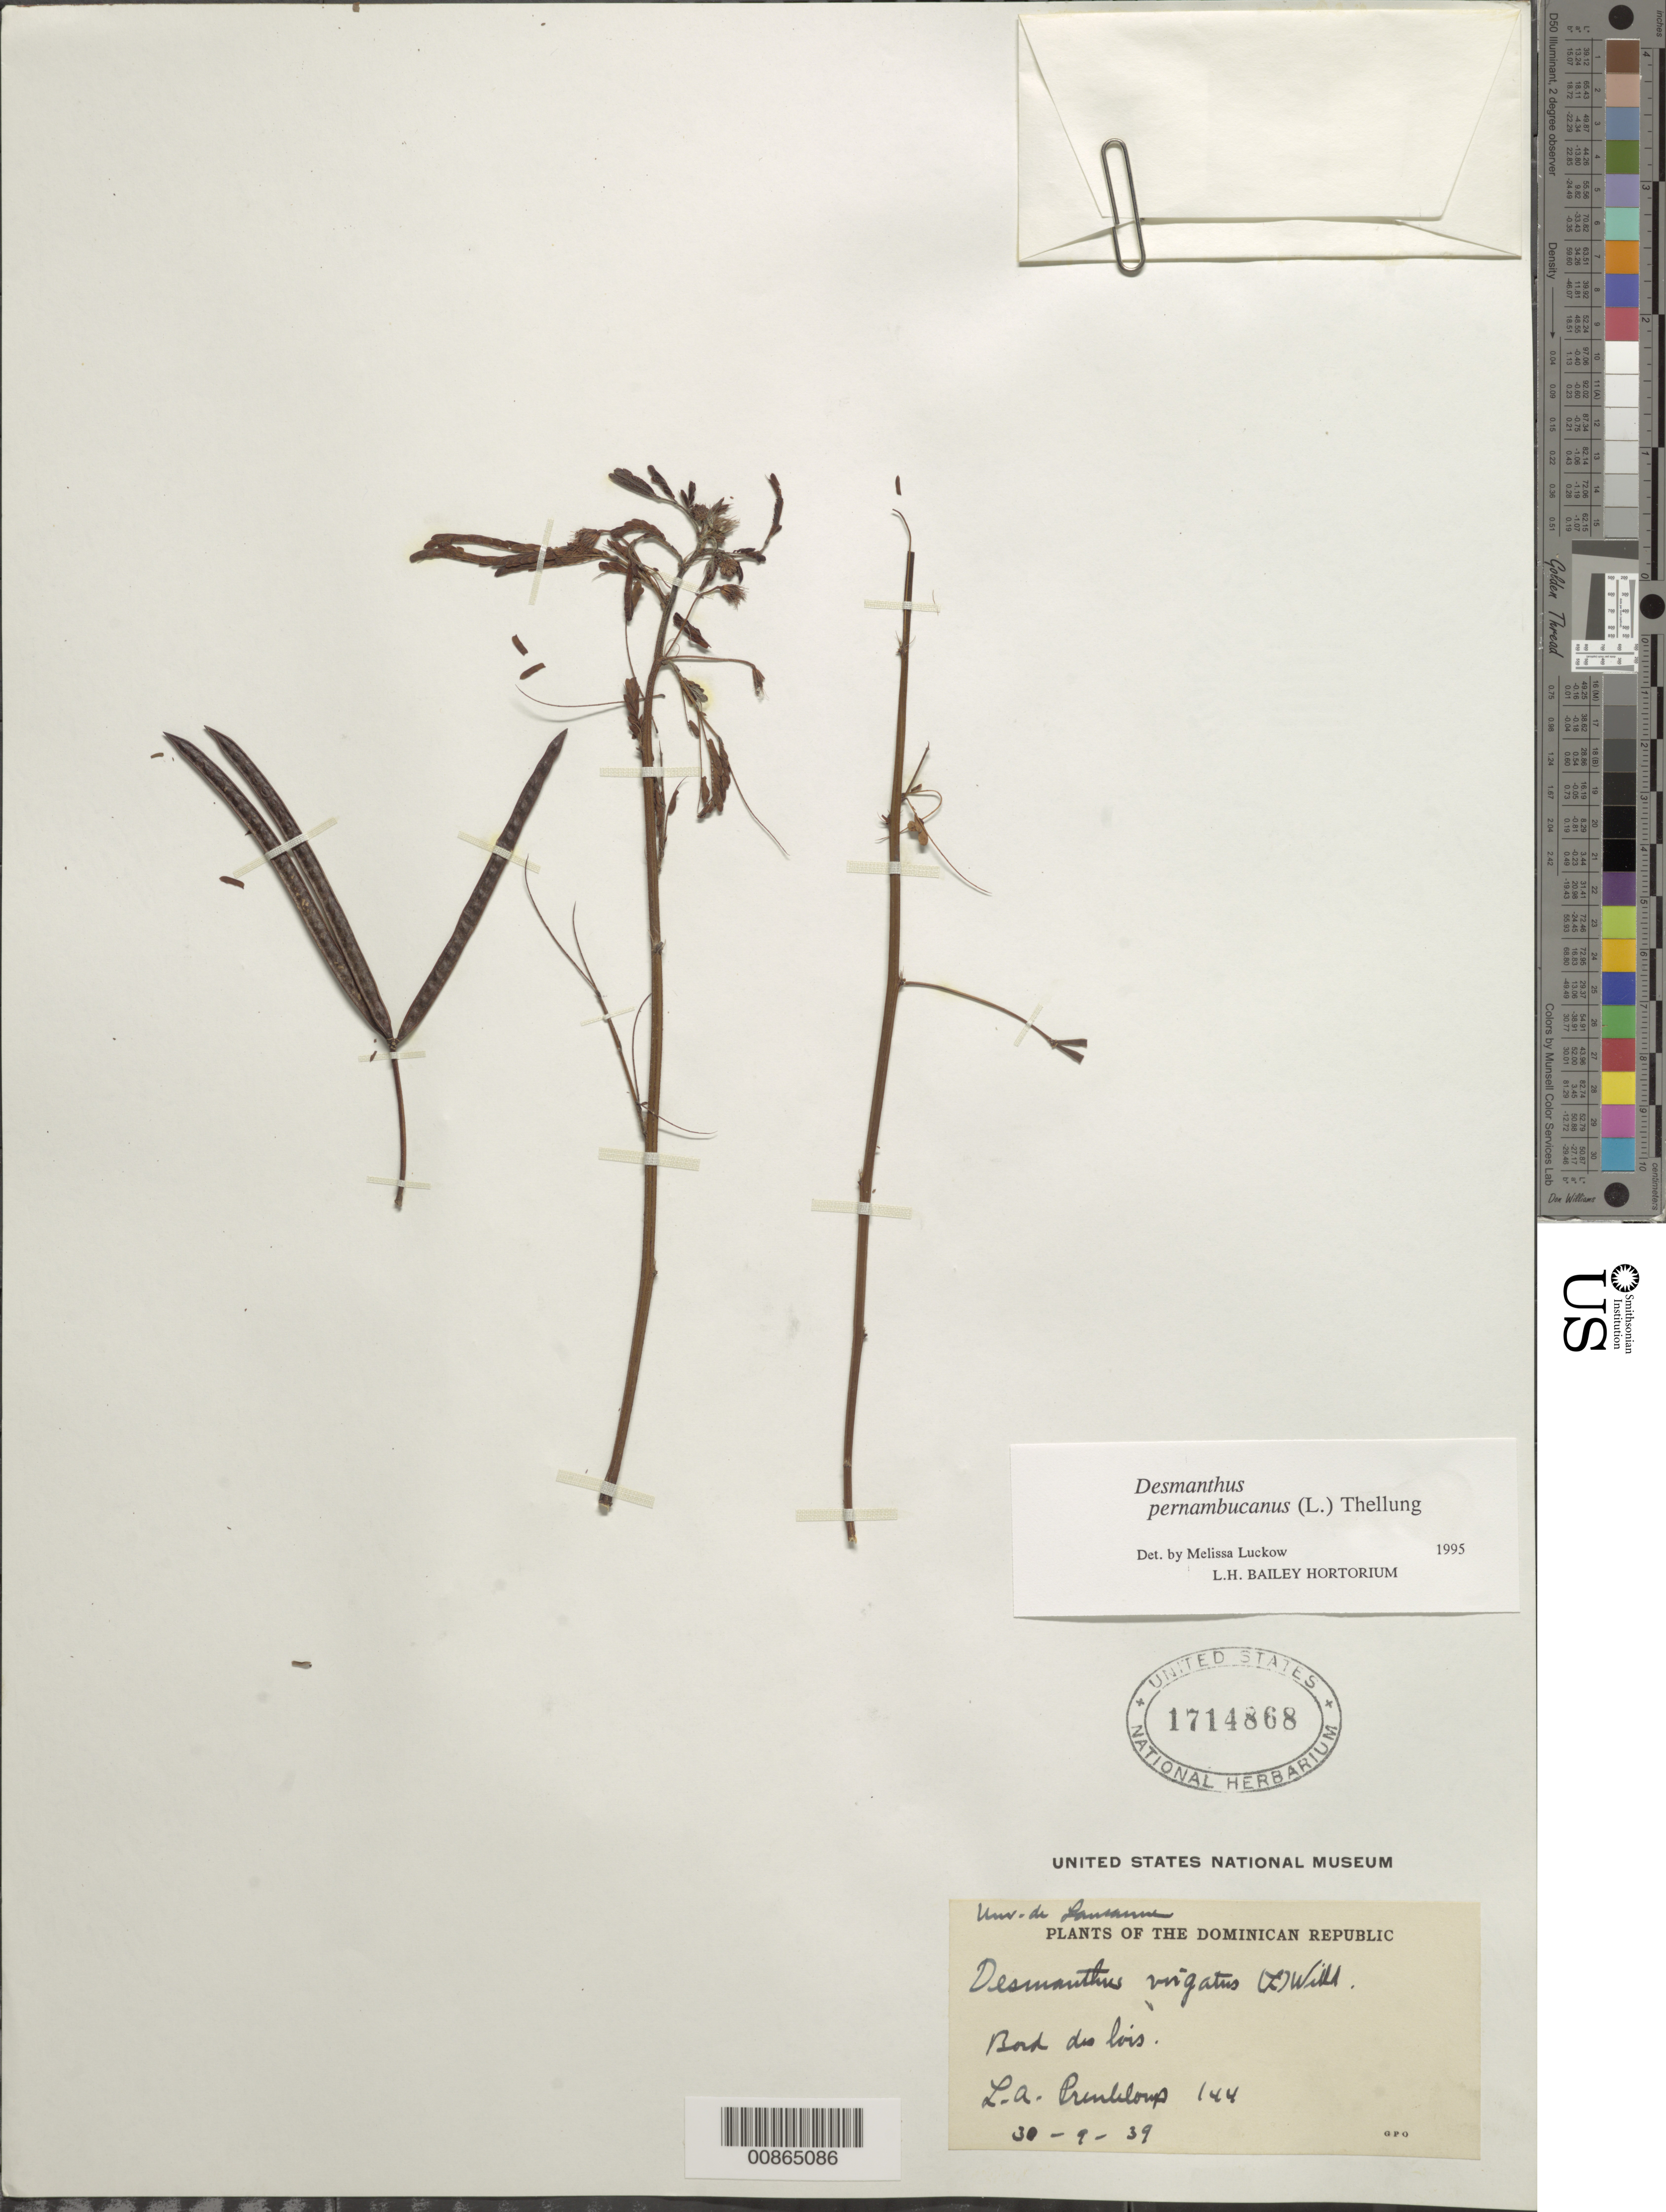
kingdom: Plantae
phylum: Tracheophyta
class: Magnoliopsida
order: Fabales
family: Fabaceae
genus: Desmanthus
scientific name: Desmanthus pernambucanus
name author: (L.) Thell.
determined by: Luckow, M. A.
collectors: L. Prenleloup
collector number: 144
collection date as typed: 30 Sep 1939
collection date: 1939-09-30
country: Dominican Republic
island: Hispaniola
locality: Dominican Republic.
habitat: Bord des bois.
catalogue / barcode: US 1714868